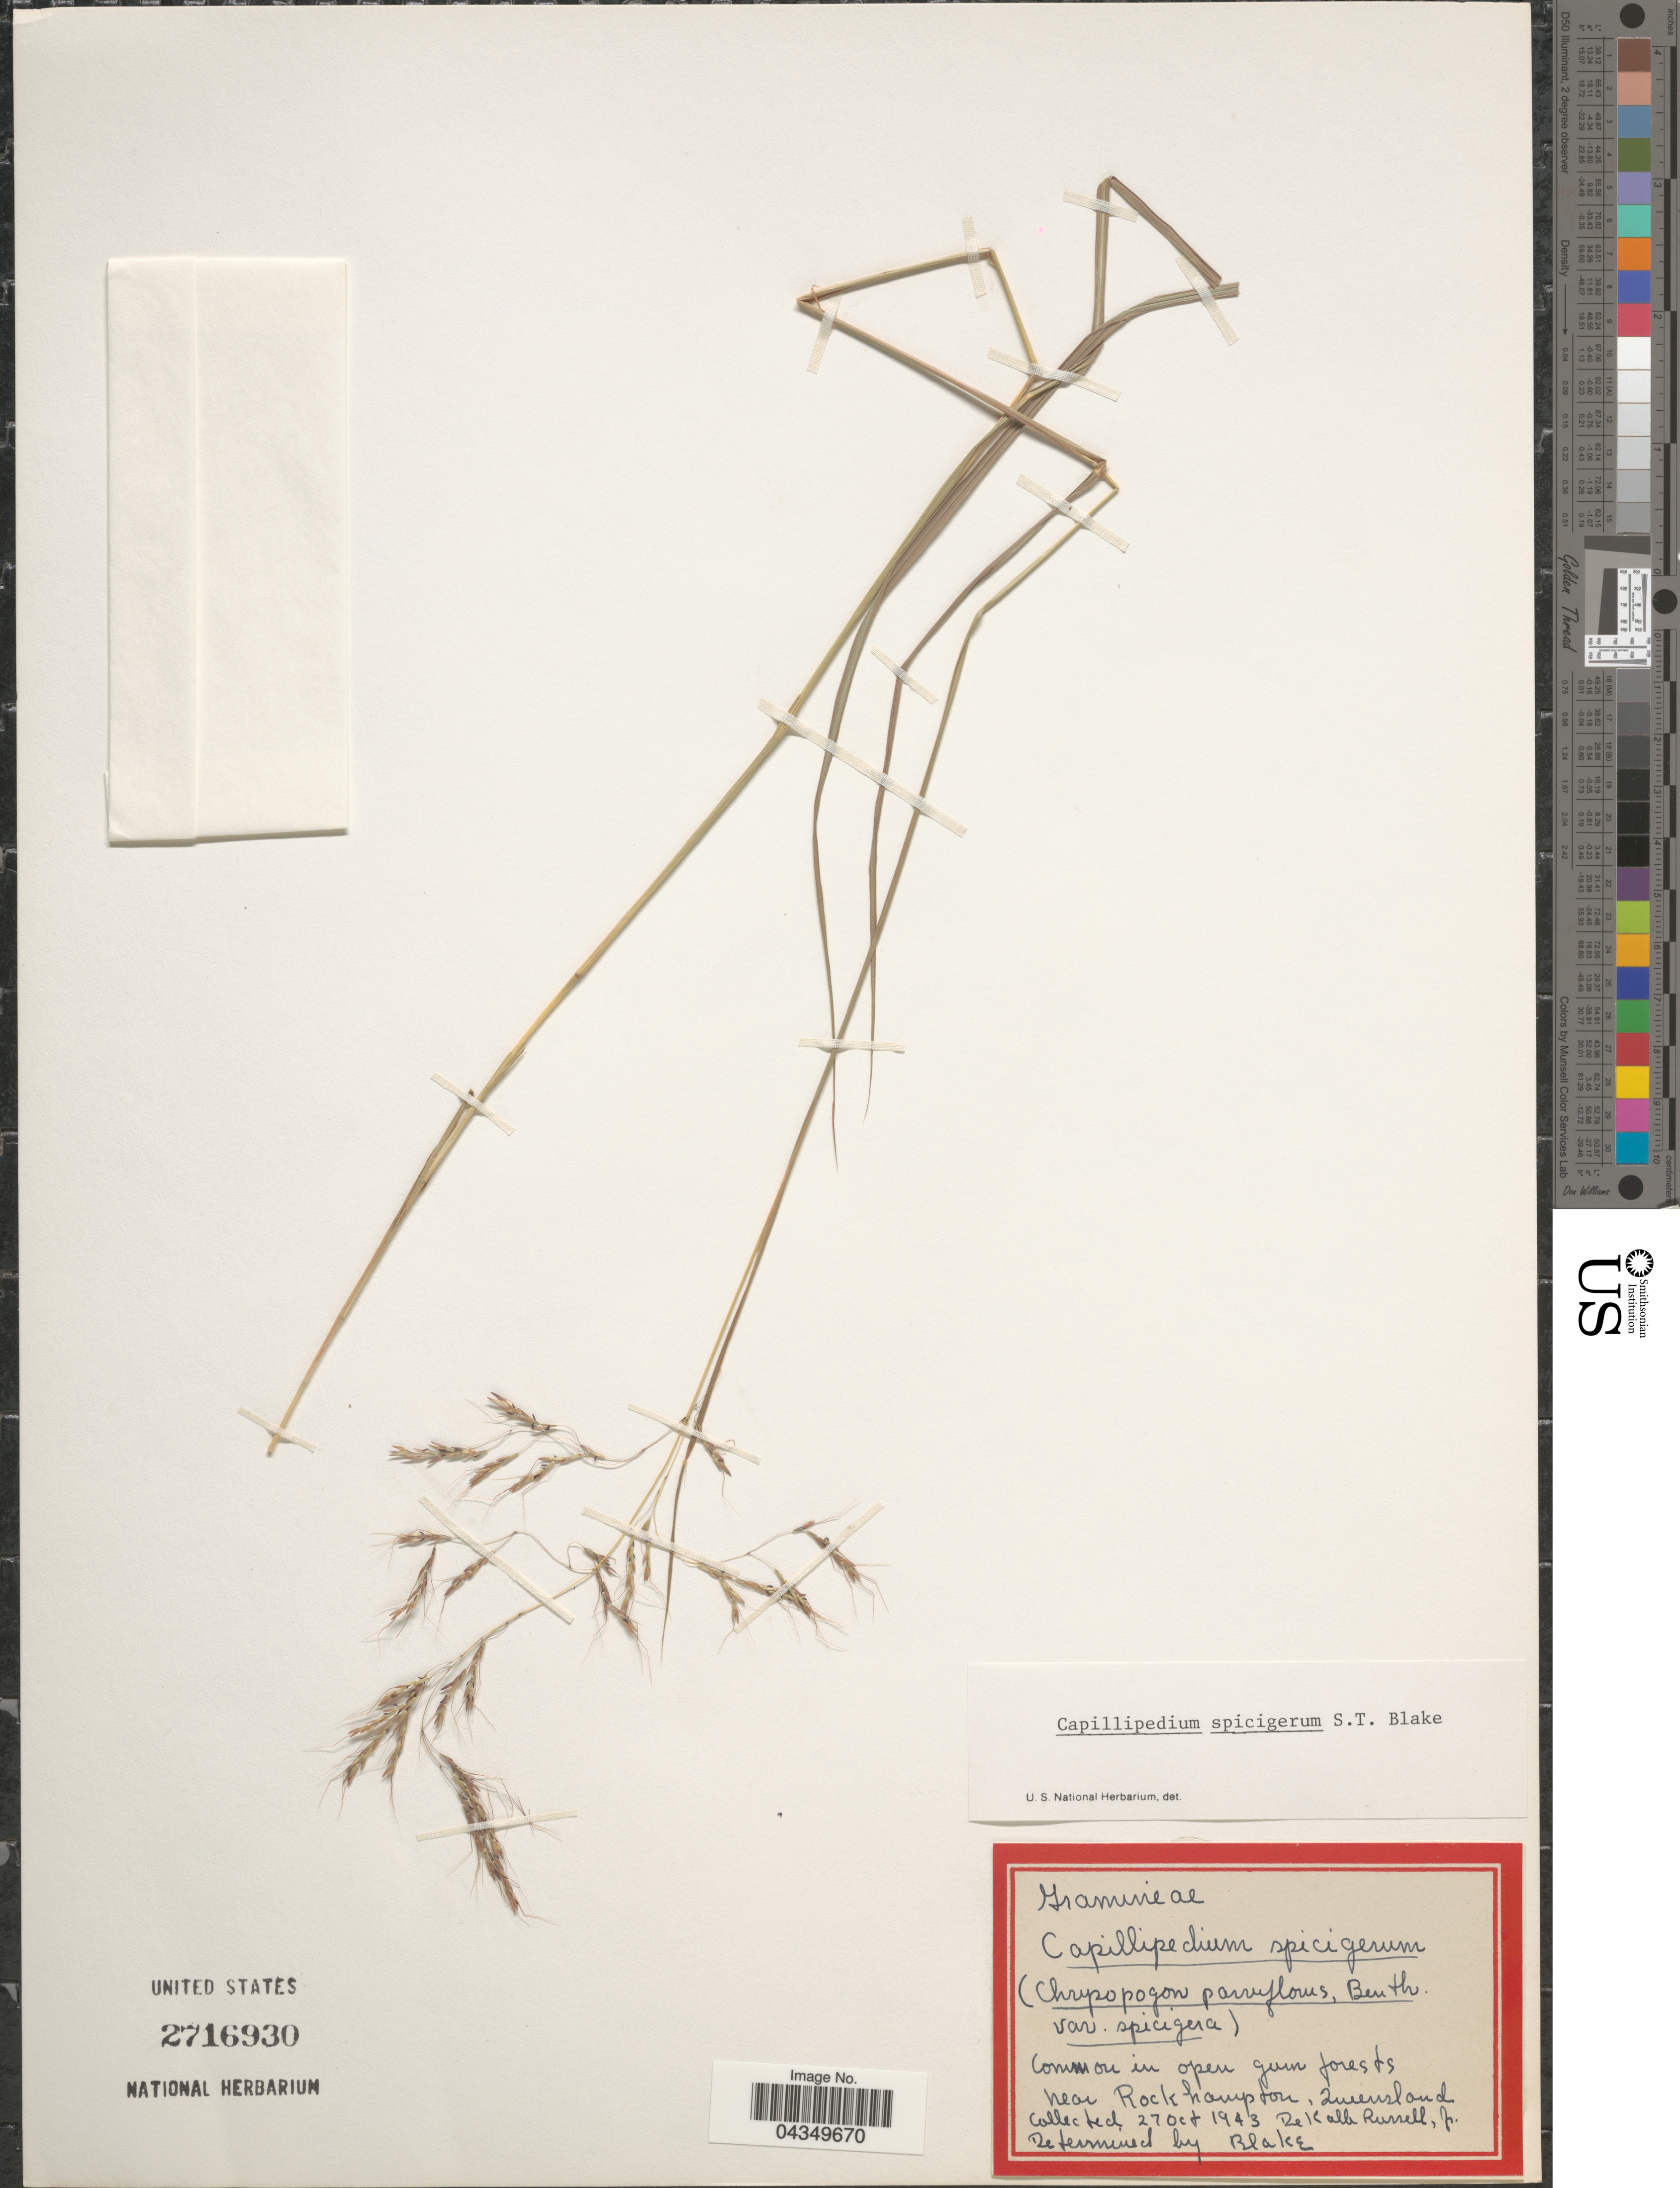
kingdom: Plantae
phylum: Tracheophyta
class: Liliopsida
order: Poales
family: Poaceae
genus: Capillipedium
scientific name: Capillipedium spicigerum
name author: S.T. Blake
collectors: D. K. Russell Jr.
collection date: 1943-10-27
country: Australia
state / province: Queensland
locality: Common in open gum forests near Rockhampton.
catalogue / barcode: US 2716930